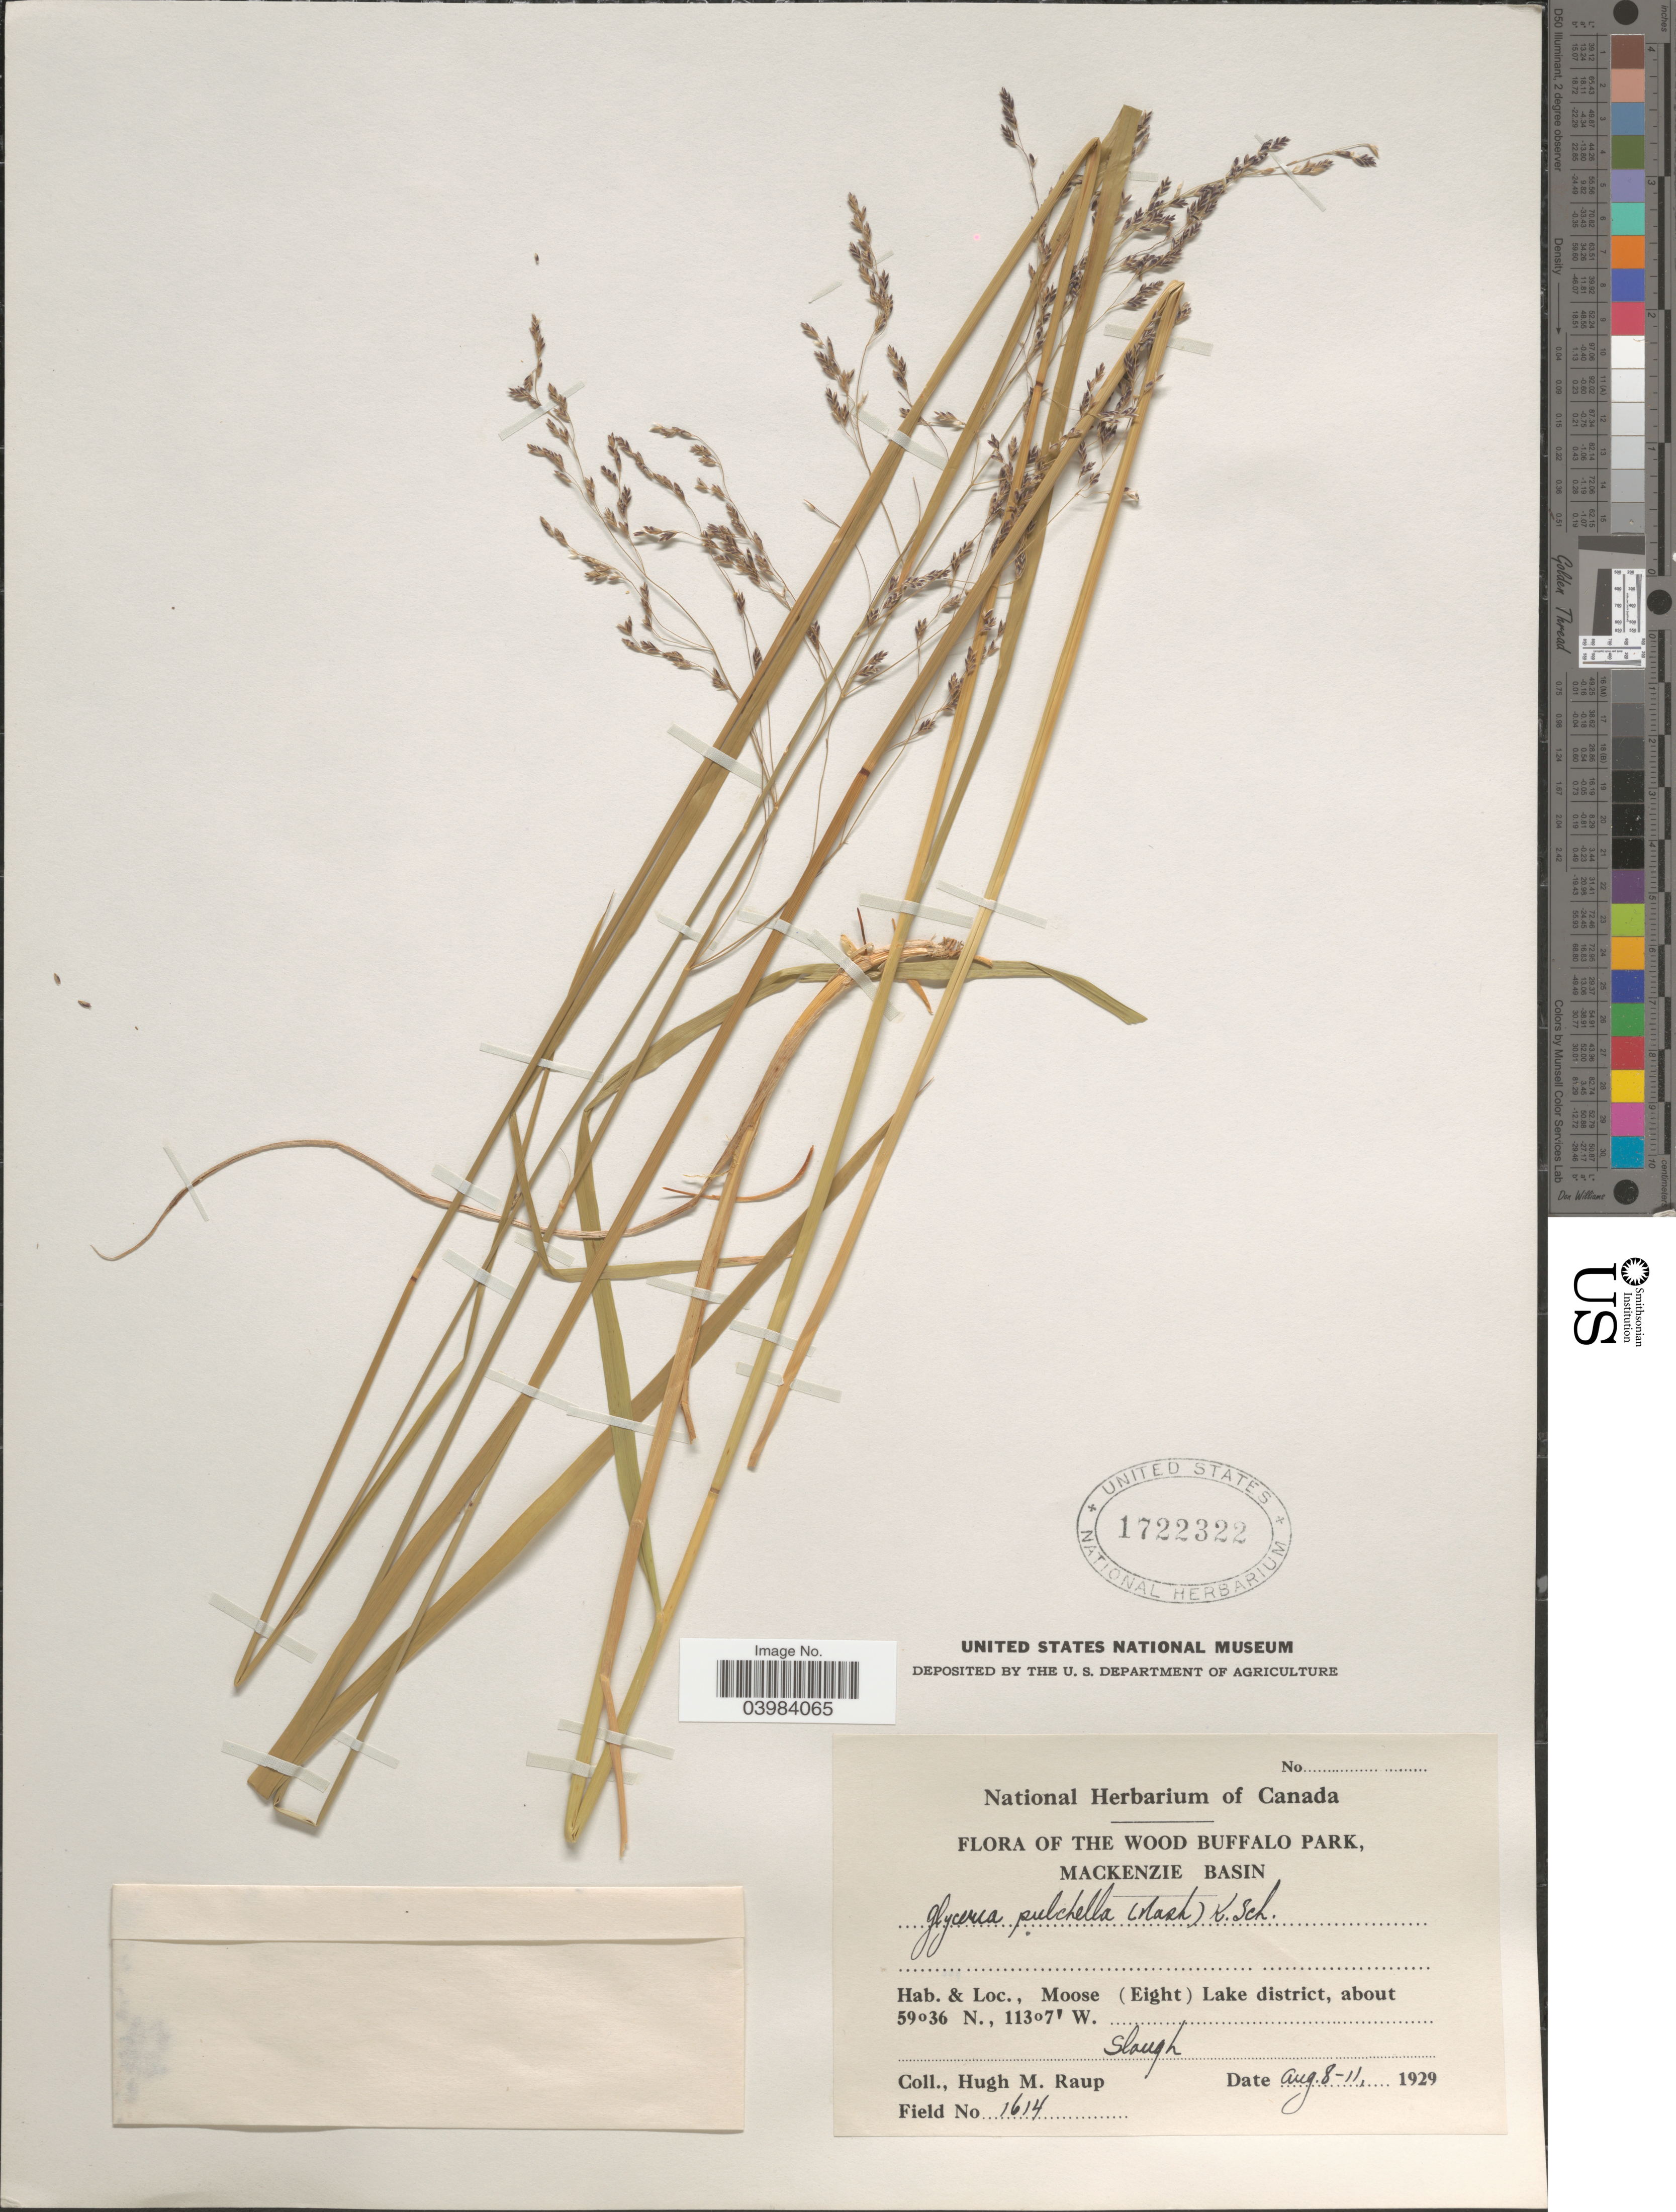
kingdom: Plantae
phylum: Tracheophyta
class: Liliopsida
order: Poales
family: Poaceae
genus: Glyceria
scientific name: Glyceria pulchella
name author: (Nash) K. Schum.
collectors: H. Raup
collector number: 1614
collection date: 1929-08-08/1929-08-11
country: Canada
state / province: Alberta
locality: The Wood Buffalo Park, Mackenzie Basin. Moose (Eight) Lake district.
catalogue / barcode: US 1722322